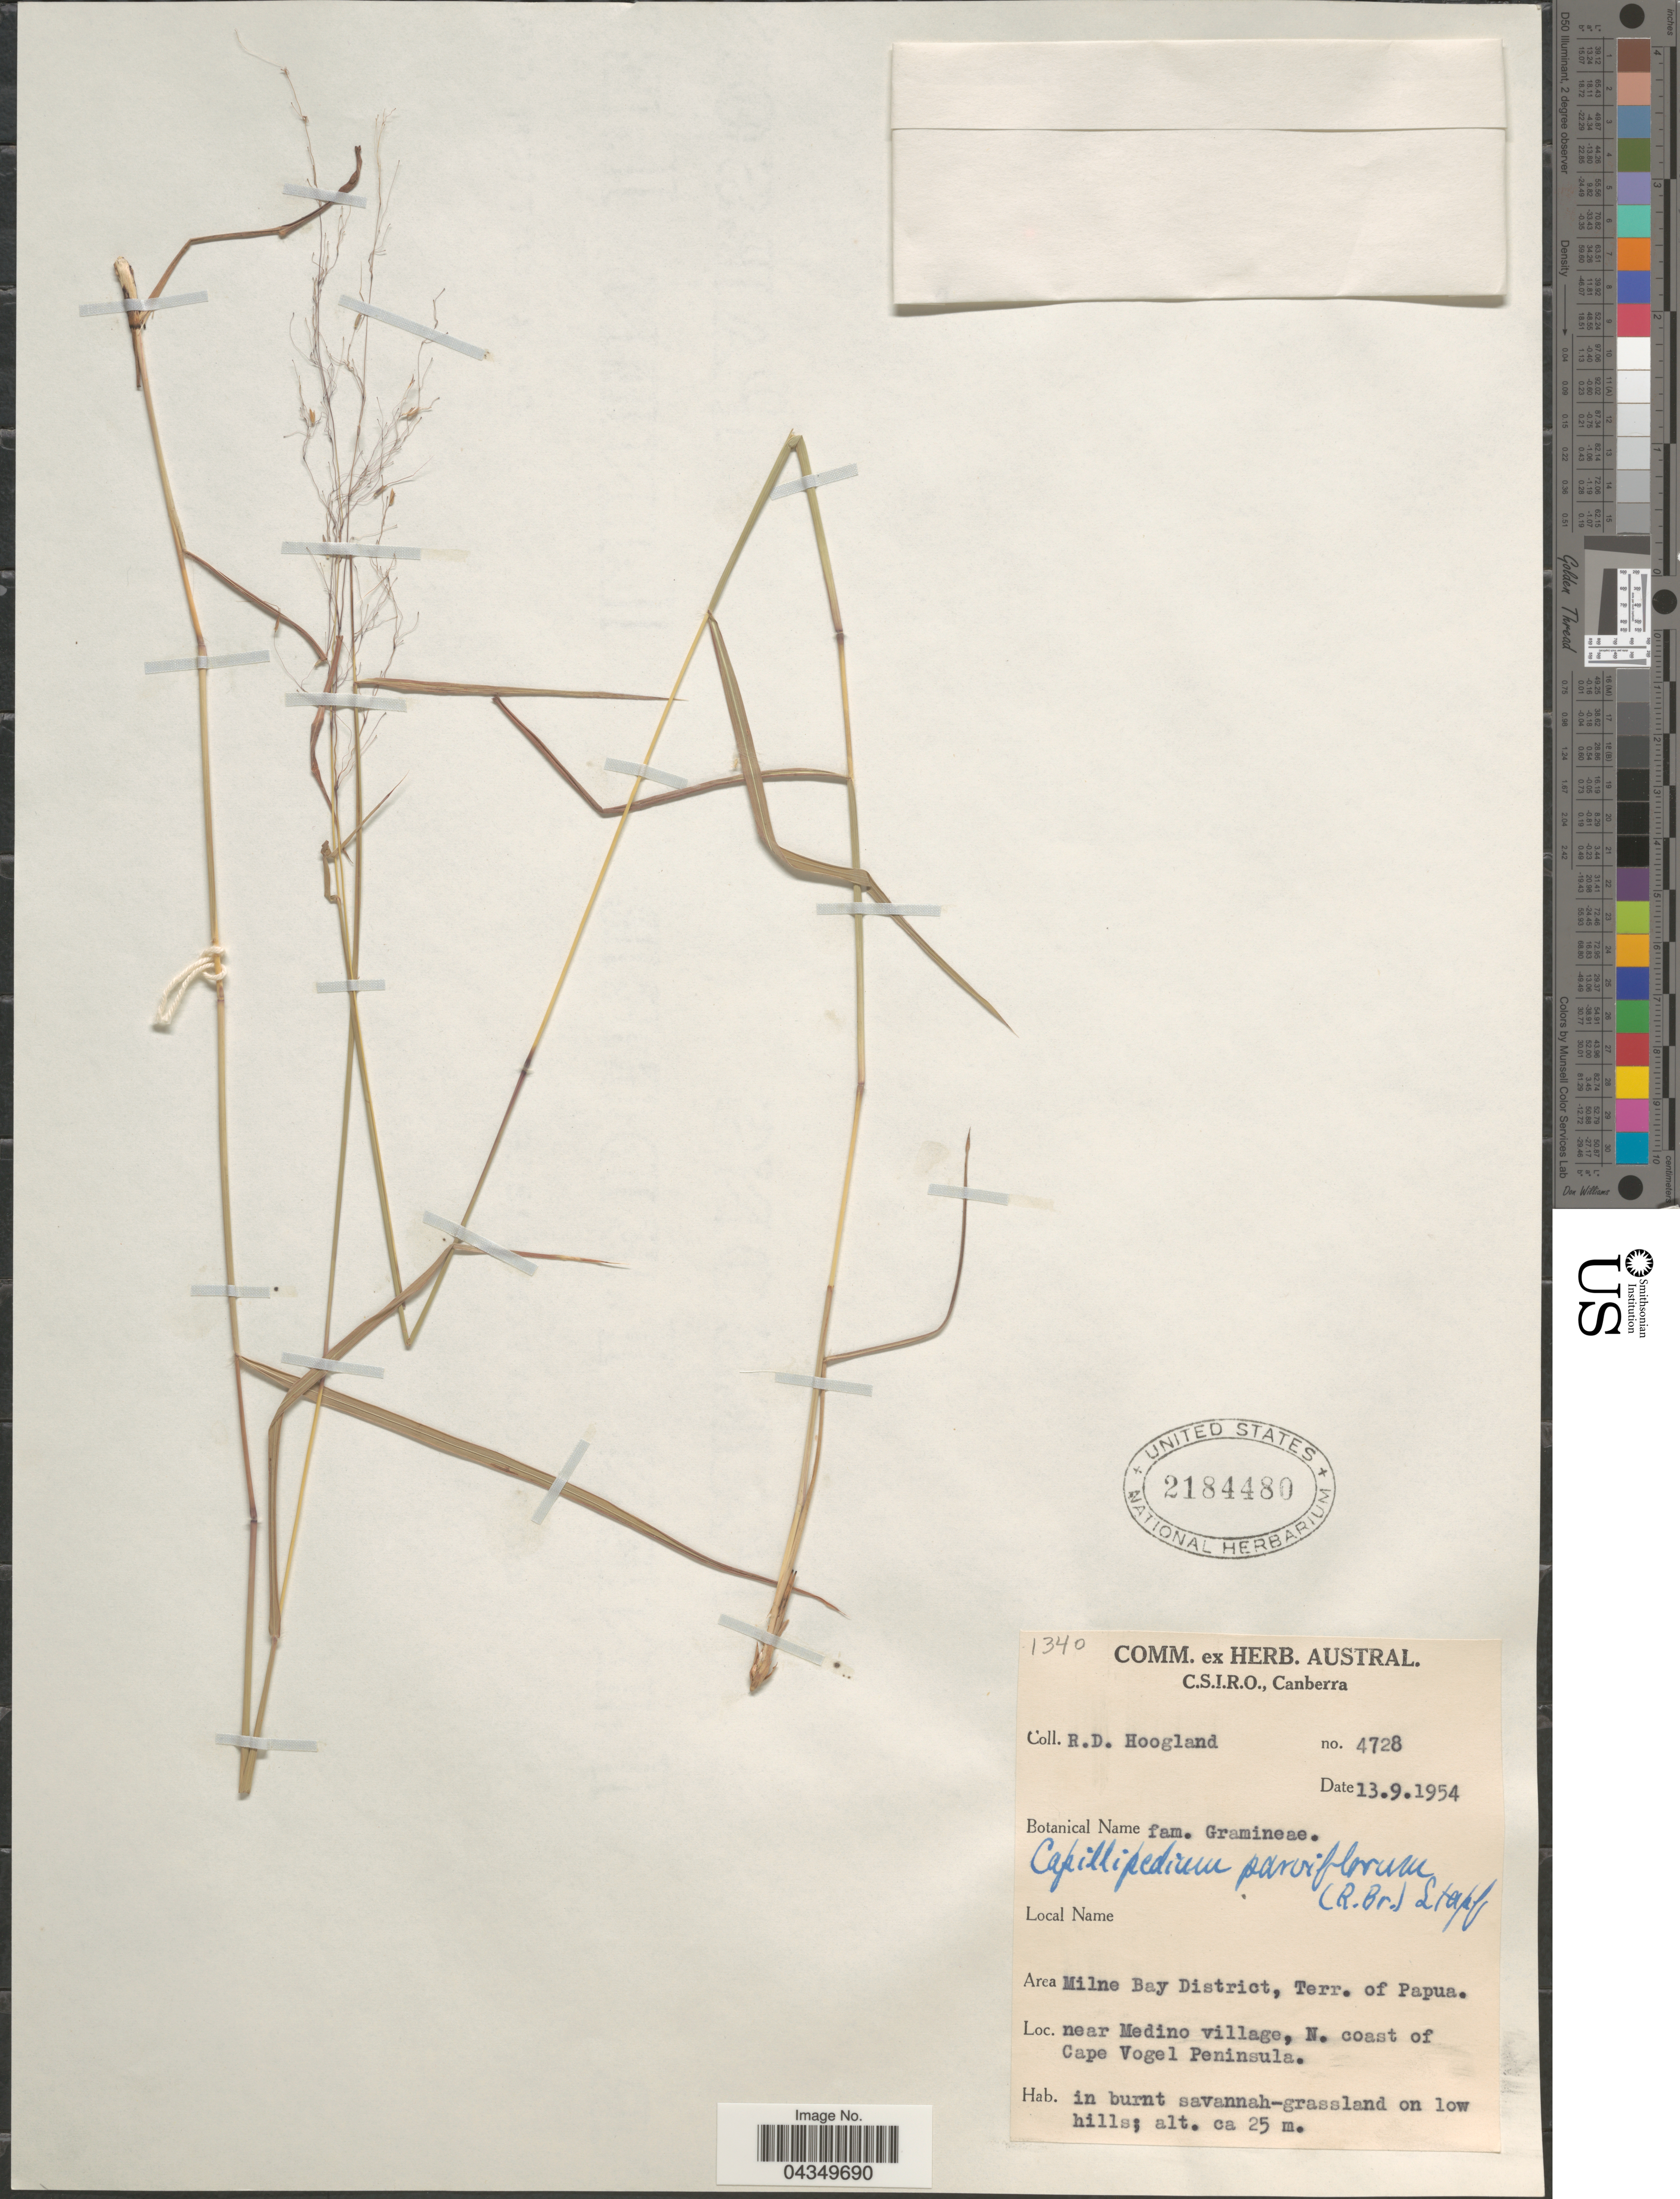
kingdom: Plantae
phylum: Tracheophyta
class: Liliopsida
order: Poales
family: Poaceae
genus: Capillipedium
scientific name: Capillipedium parviflorum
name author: (R. Br.) Stapf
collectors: R. D. Hoogland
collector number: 4728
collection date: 1954-09-13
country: Papua New Guinea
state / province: Milne Bay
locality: Area Milne Bay District, Terr. of Papua. Near Medino village, N. coast of Cape Vogel Peninsula.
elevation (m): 25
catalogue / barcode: US 2184480